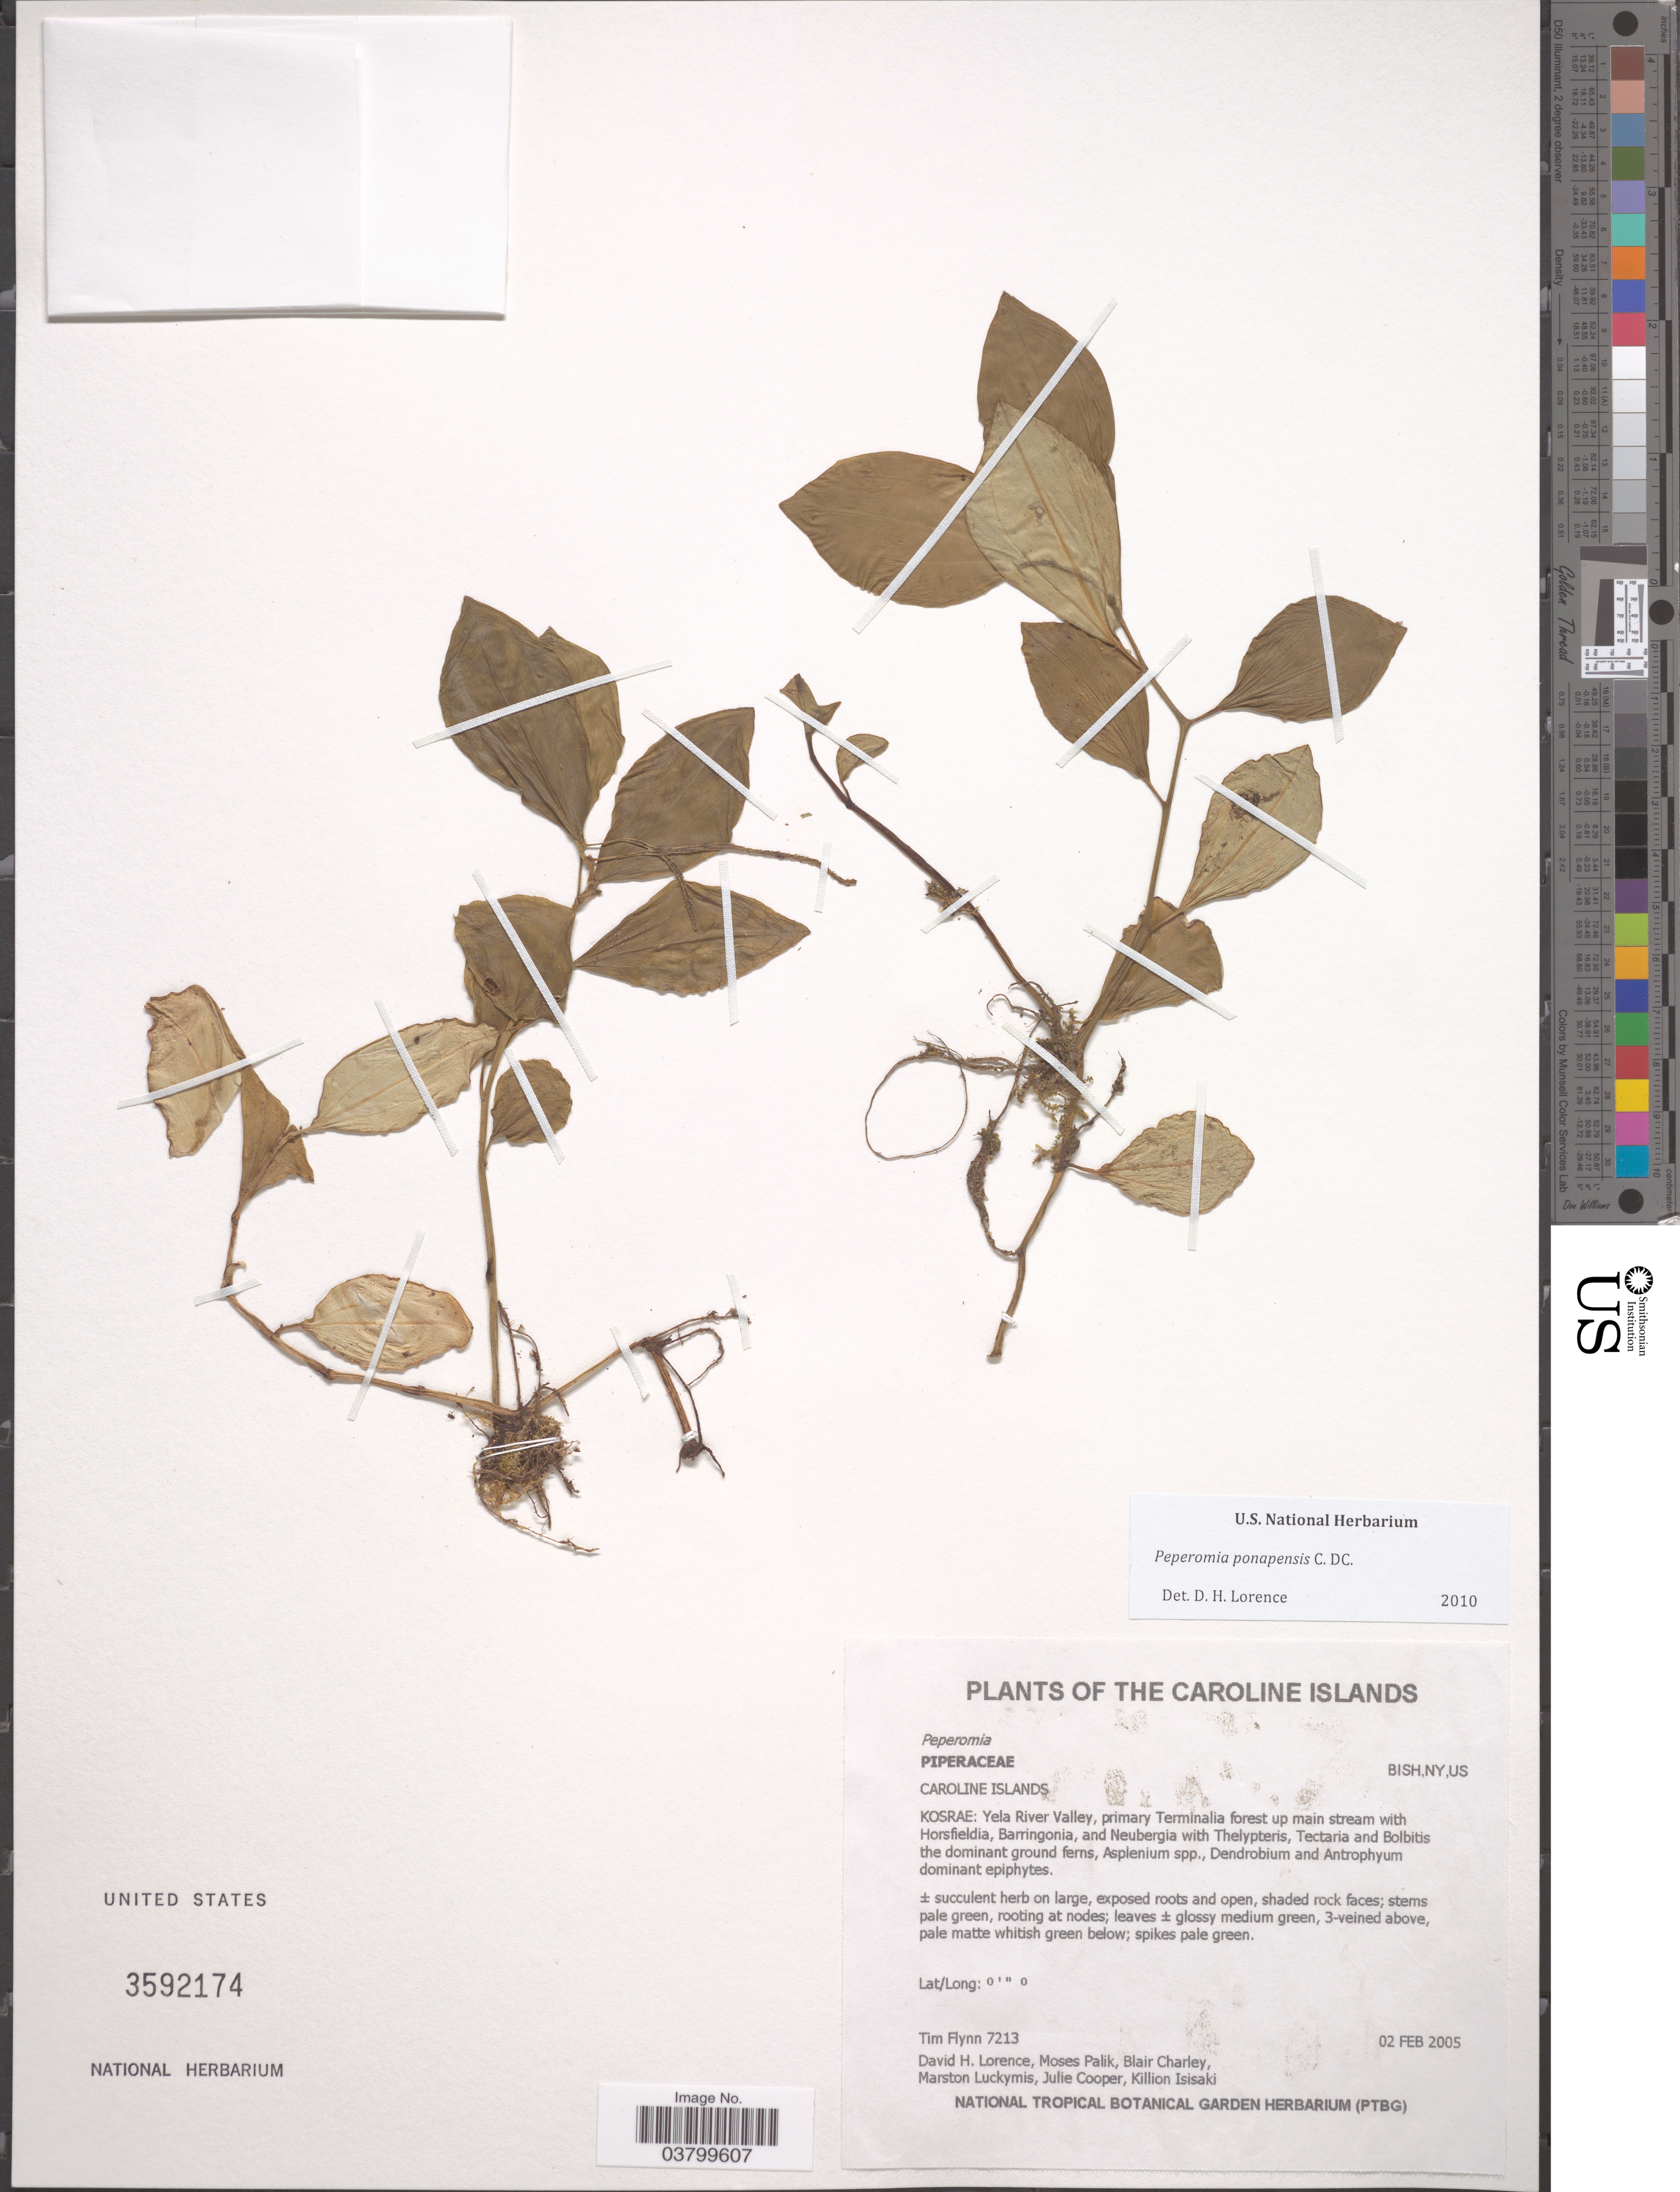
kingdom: Plantae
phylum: Tracheophyta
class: Magnoliopsida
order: Piperales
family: Piperaceae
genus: Peperomia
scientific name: Peperomia ponapensis var. ponapensis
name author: C. DC.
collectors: T. Flynn, D. Lorence, M. Palik, B. Charley & et al.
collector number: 7213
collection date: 2005-02-02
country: Micronesia, Federated States of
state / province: Kosrae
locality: The Caroline Islands. Yela River Valley, up main stream.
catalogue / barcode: US 3592174